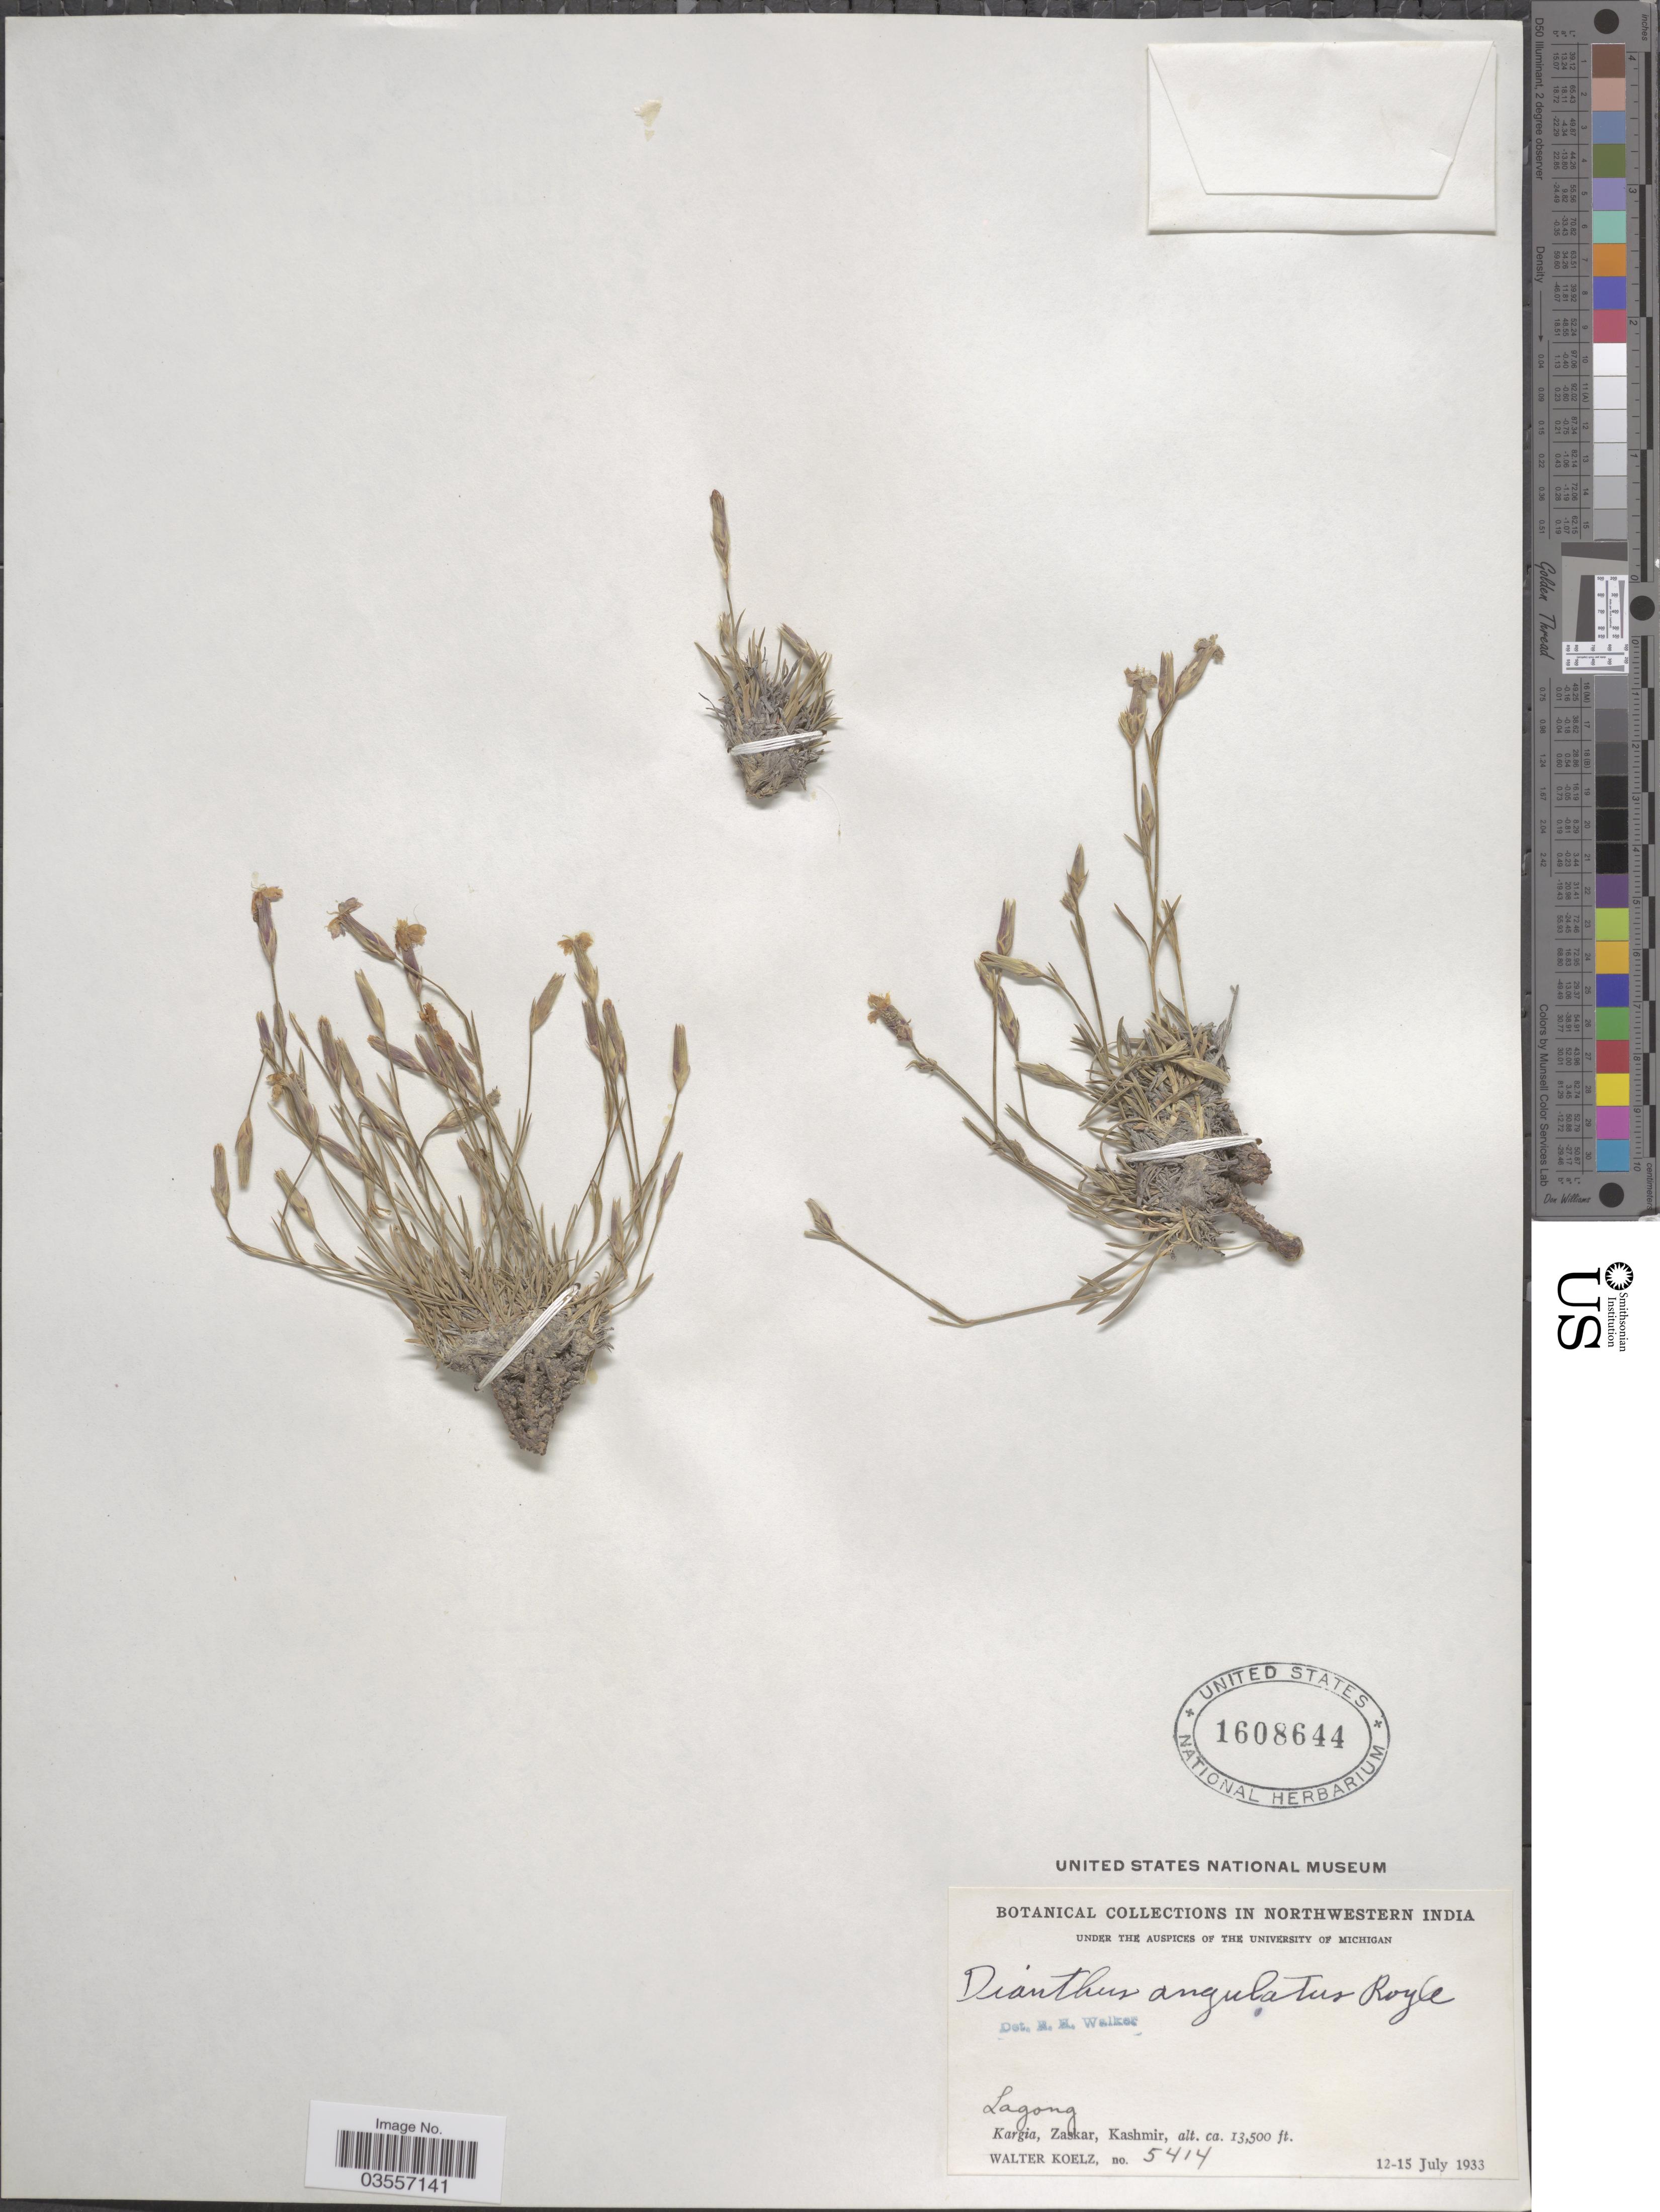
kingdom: Plantae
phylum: Tracheophyta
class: Magnoliopsida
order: Caryophyllales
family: Caryophyllaceae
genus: Dianthus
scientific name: Dianthus angulatus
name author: Royle ex Benth.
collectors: W. N. Koelz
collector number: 5414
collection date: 1933-07-12/1933-07-15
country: India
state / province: Jammu and Kashmir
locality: Northwestern India. Lagong. Kargia, Zaskar, Kashmir.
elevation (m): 4115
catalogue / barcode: US 1608644